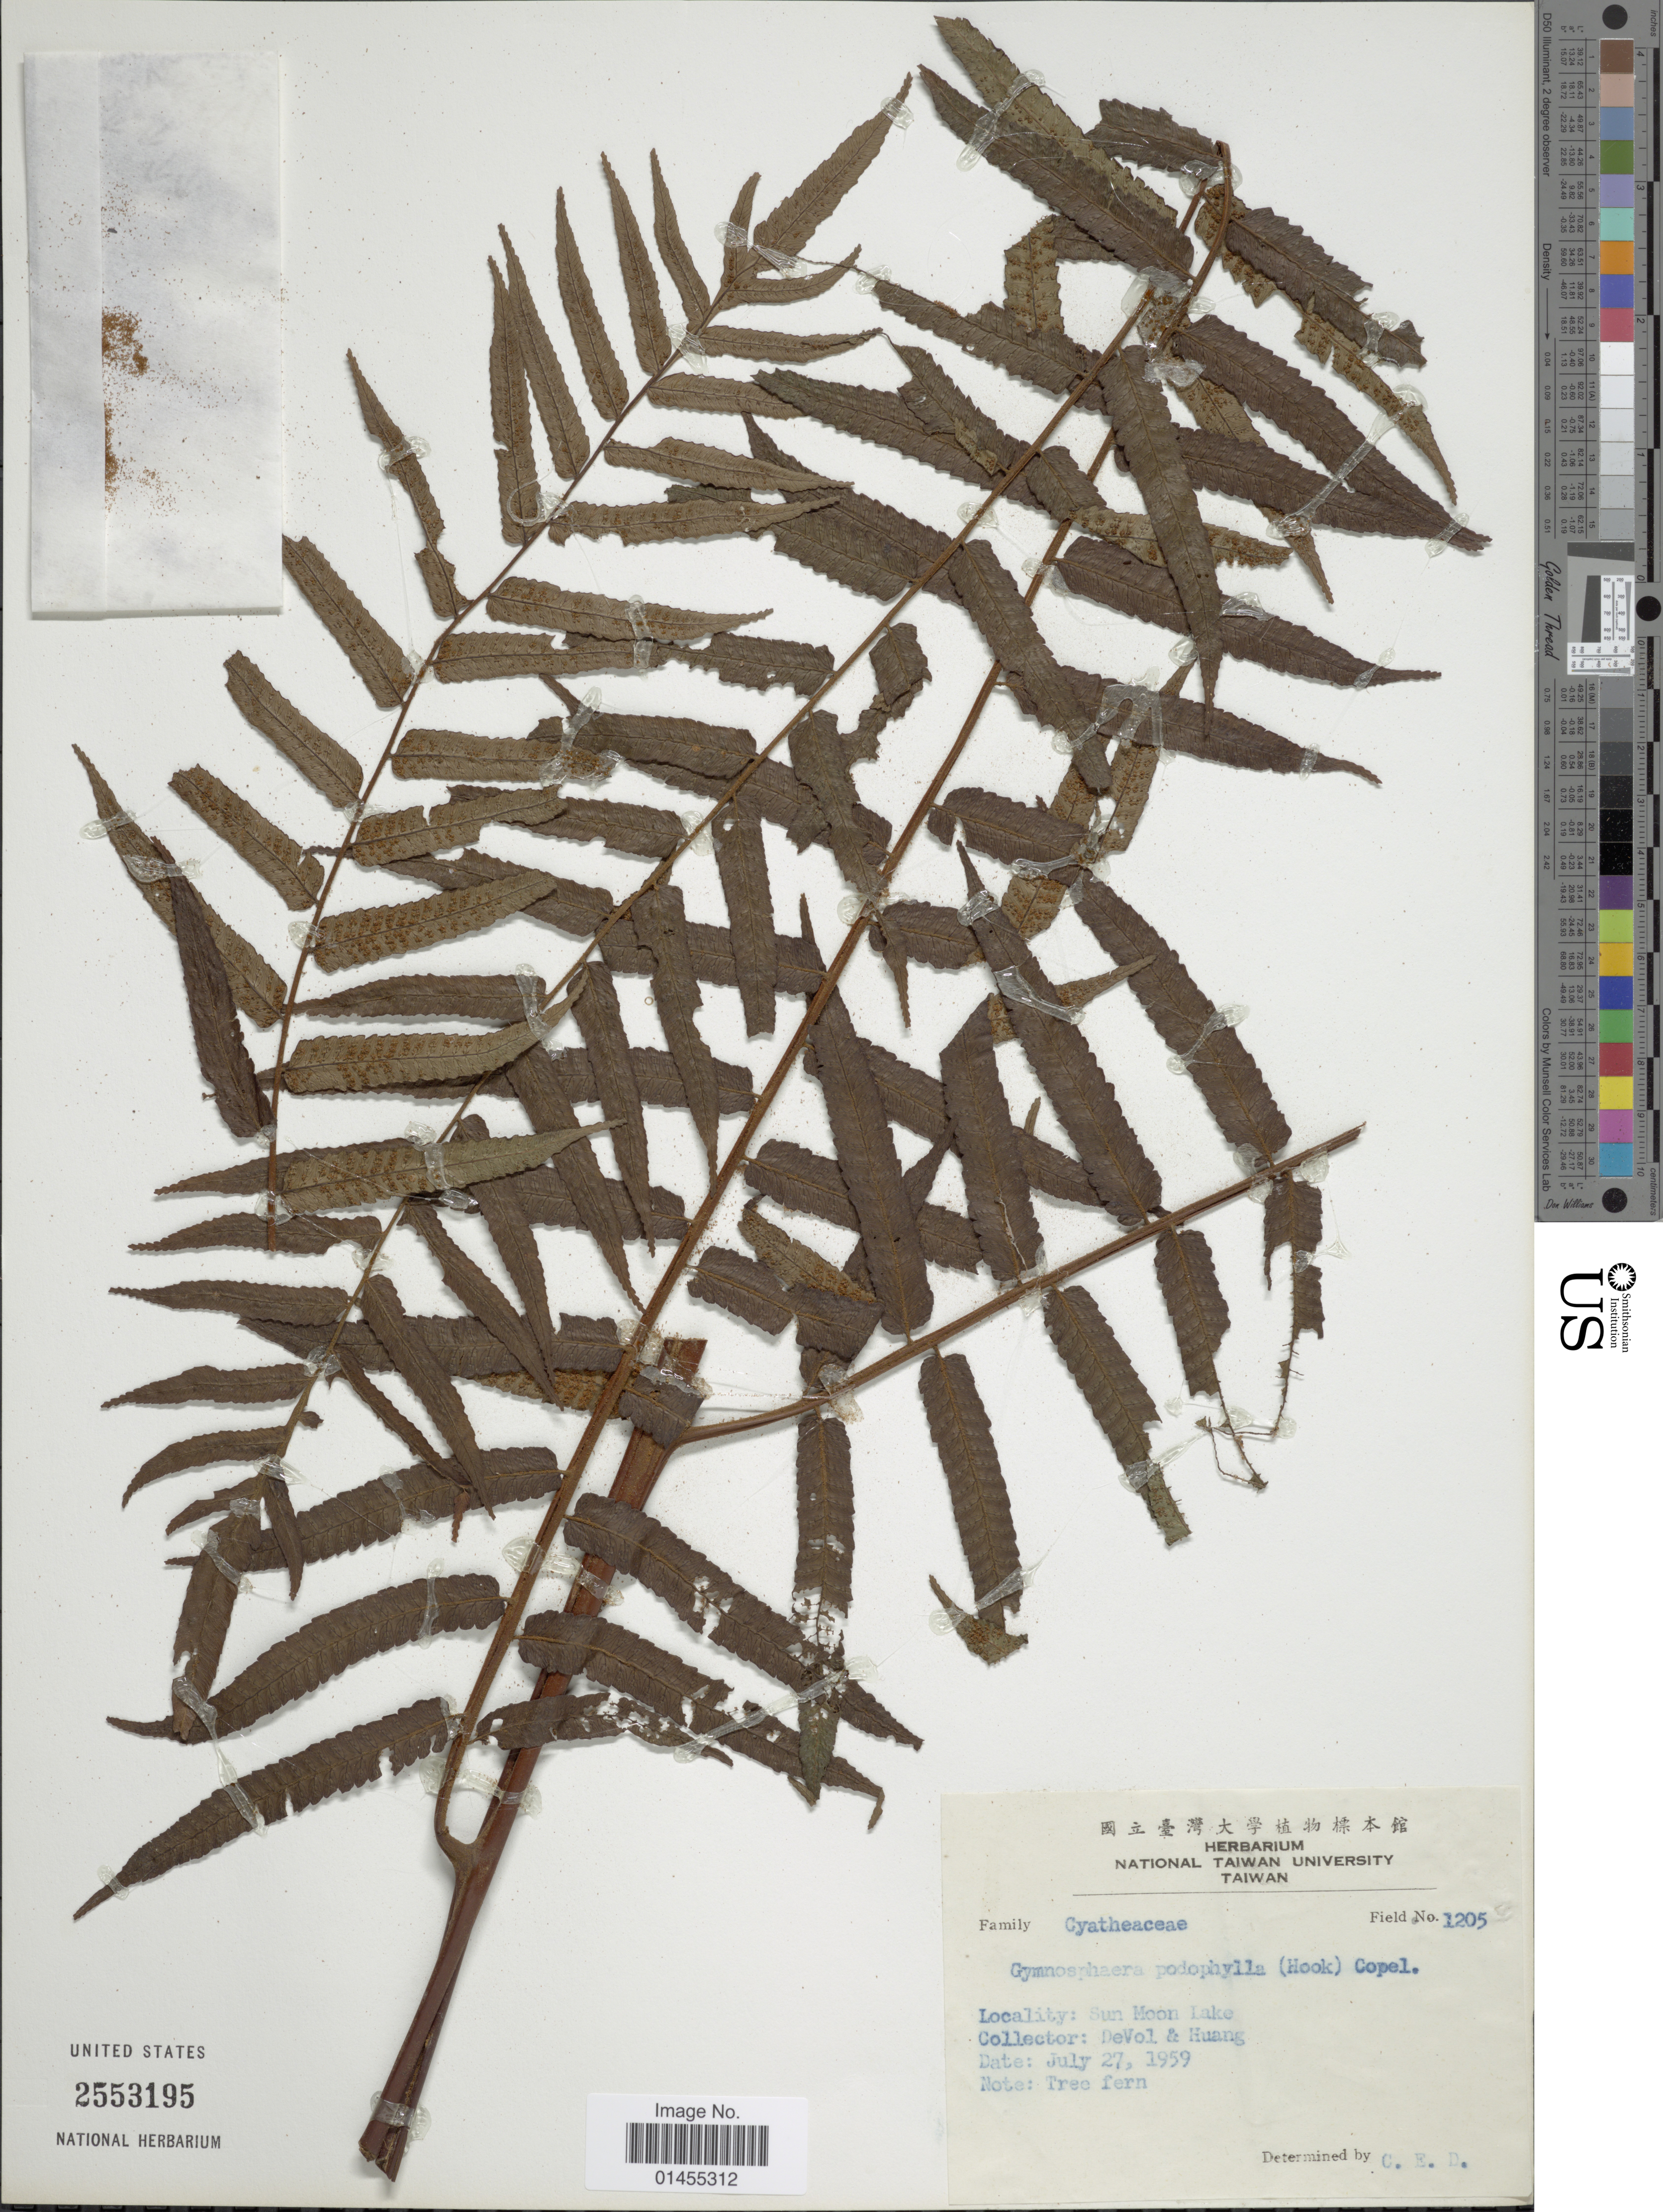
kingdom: Plantae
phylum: Tracheophyta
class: Polypodiopsida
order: Cyatheales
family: Cyatheaceae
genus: Alsophila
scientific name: Alsophila podophylla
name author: Hook.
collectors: C. E. De Vol & -. Chuang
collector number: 1205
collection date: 1959-07-27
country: Taiwan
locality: Sun Moon Lake.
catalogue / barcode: US 2553195